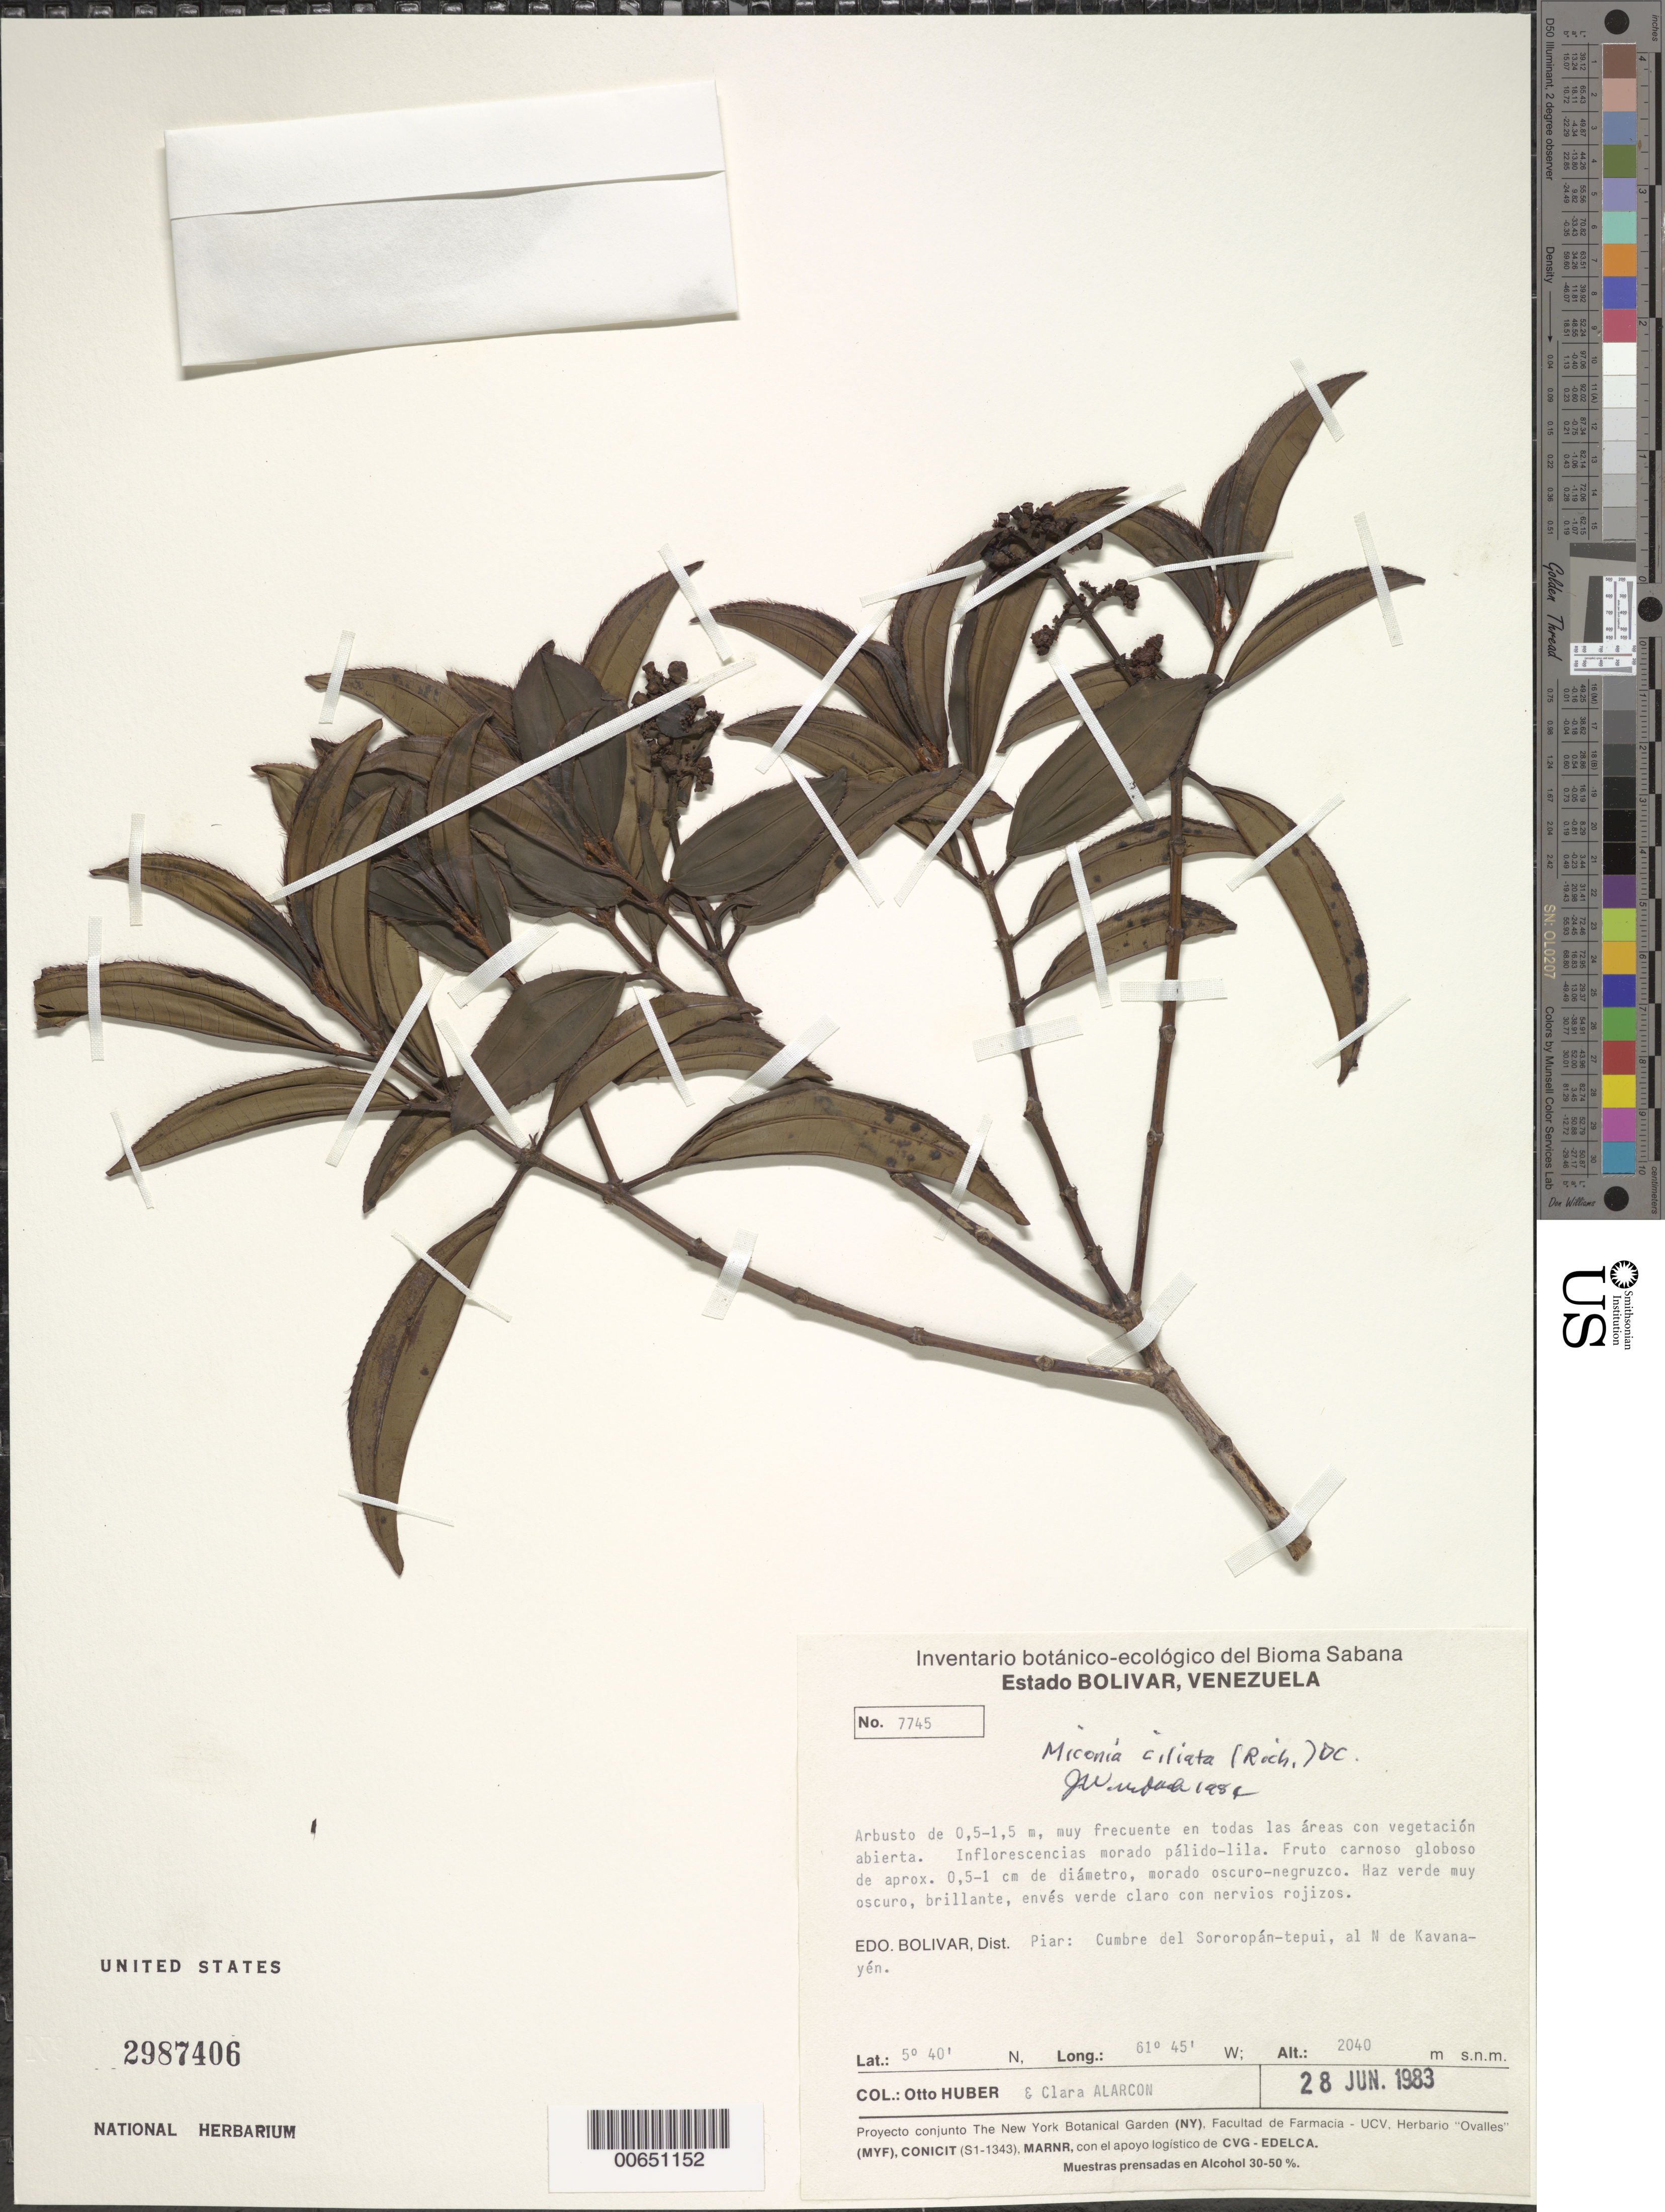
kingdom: Plantae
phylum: Tracheophyta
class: Magnoliopsida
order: Myrtales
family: Melastomataceae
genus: Miconia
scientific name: Miconia ciliata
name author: (Rich.) DC.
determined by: Wurdack, John J., (US), US (UNITED STATES)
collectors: O. Huber & C. Alarcon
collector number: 7745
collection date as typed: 28-Jun-83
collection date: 1983-06-28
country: Venezuela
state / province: Bolívar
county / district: Piar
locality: Sororopán-tepuí, cumbre, al N de Kavanayén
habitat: Todas las areas con vegetación abierta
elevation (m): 2040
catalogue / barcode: US 2987406